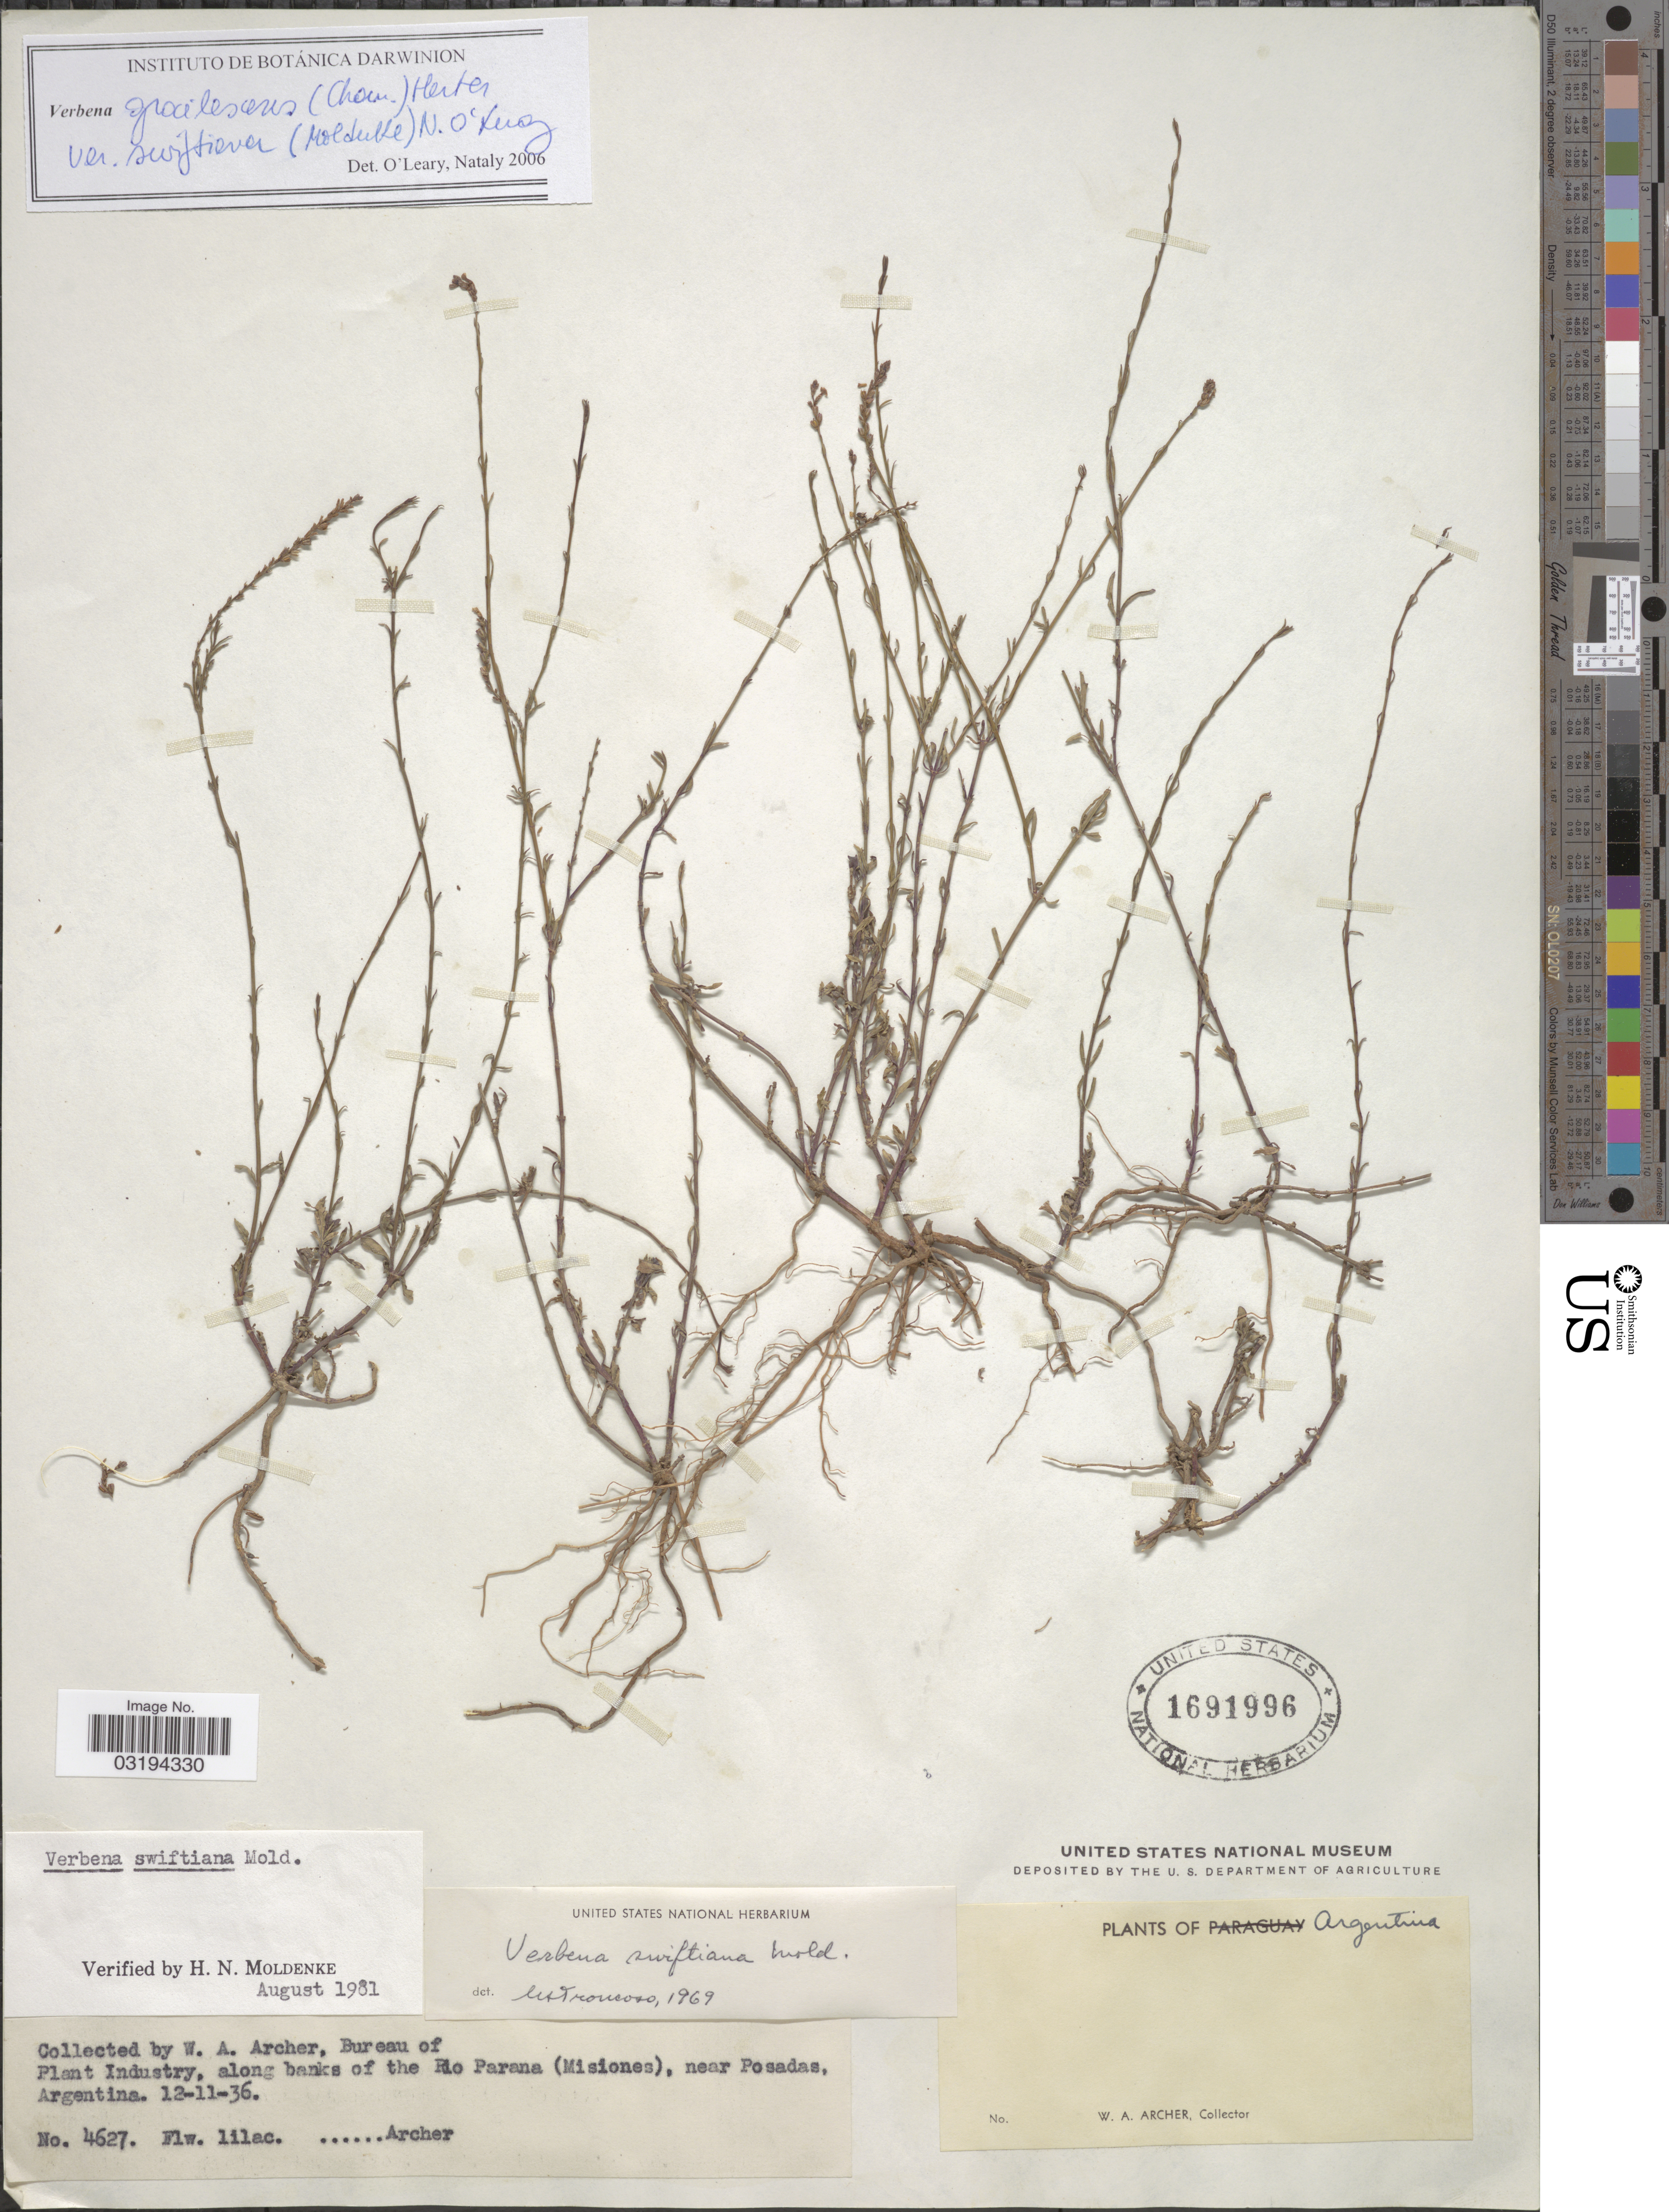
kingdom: Plantae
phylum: Tracheophyta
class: Magnoliopsida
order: Lamiales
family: Verbenaceae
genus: Verbena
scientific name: Verbena swiftiana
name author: Moldenke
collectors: W. Archer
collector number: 4627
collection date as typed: Transcribed d/m/y: 12/11/36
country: Argentina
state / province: Misiones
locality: Along banks of the Rio Parana (Misiones), near Posadas.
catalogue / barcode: US 1691996